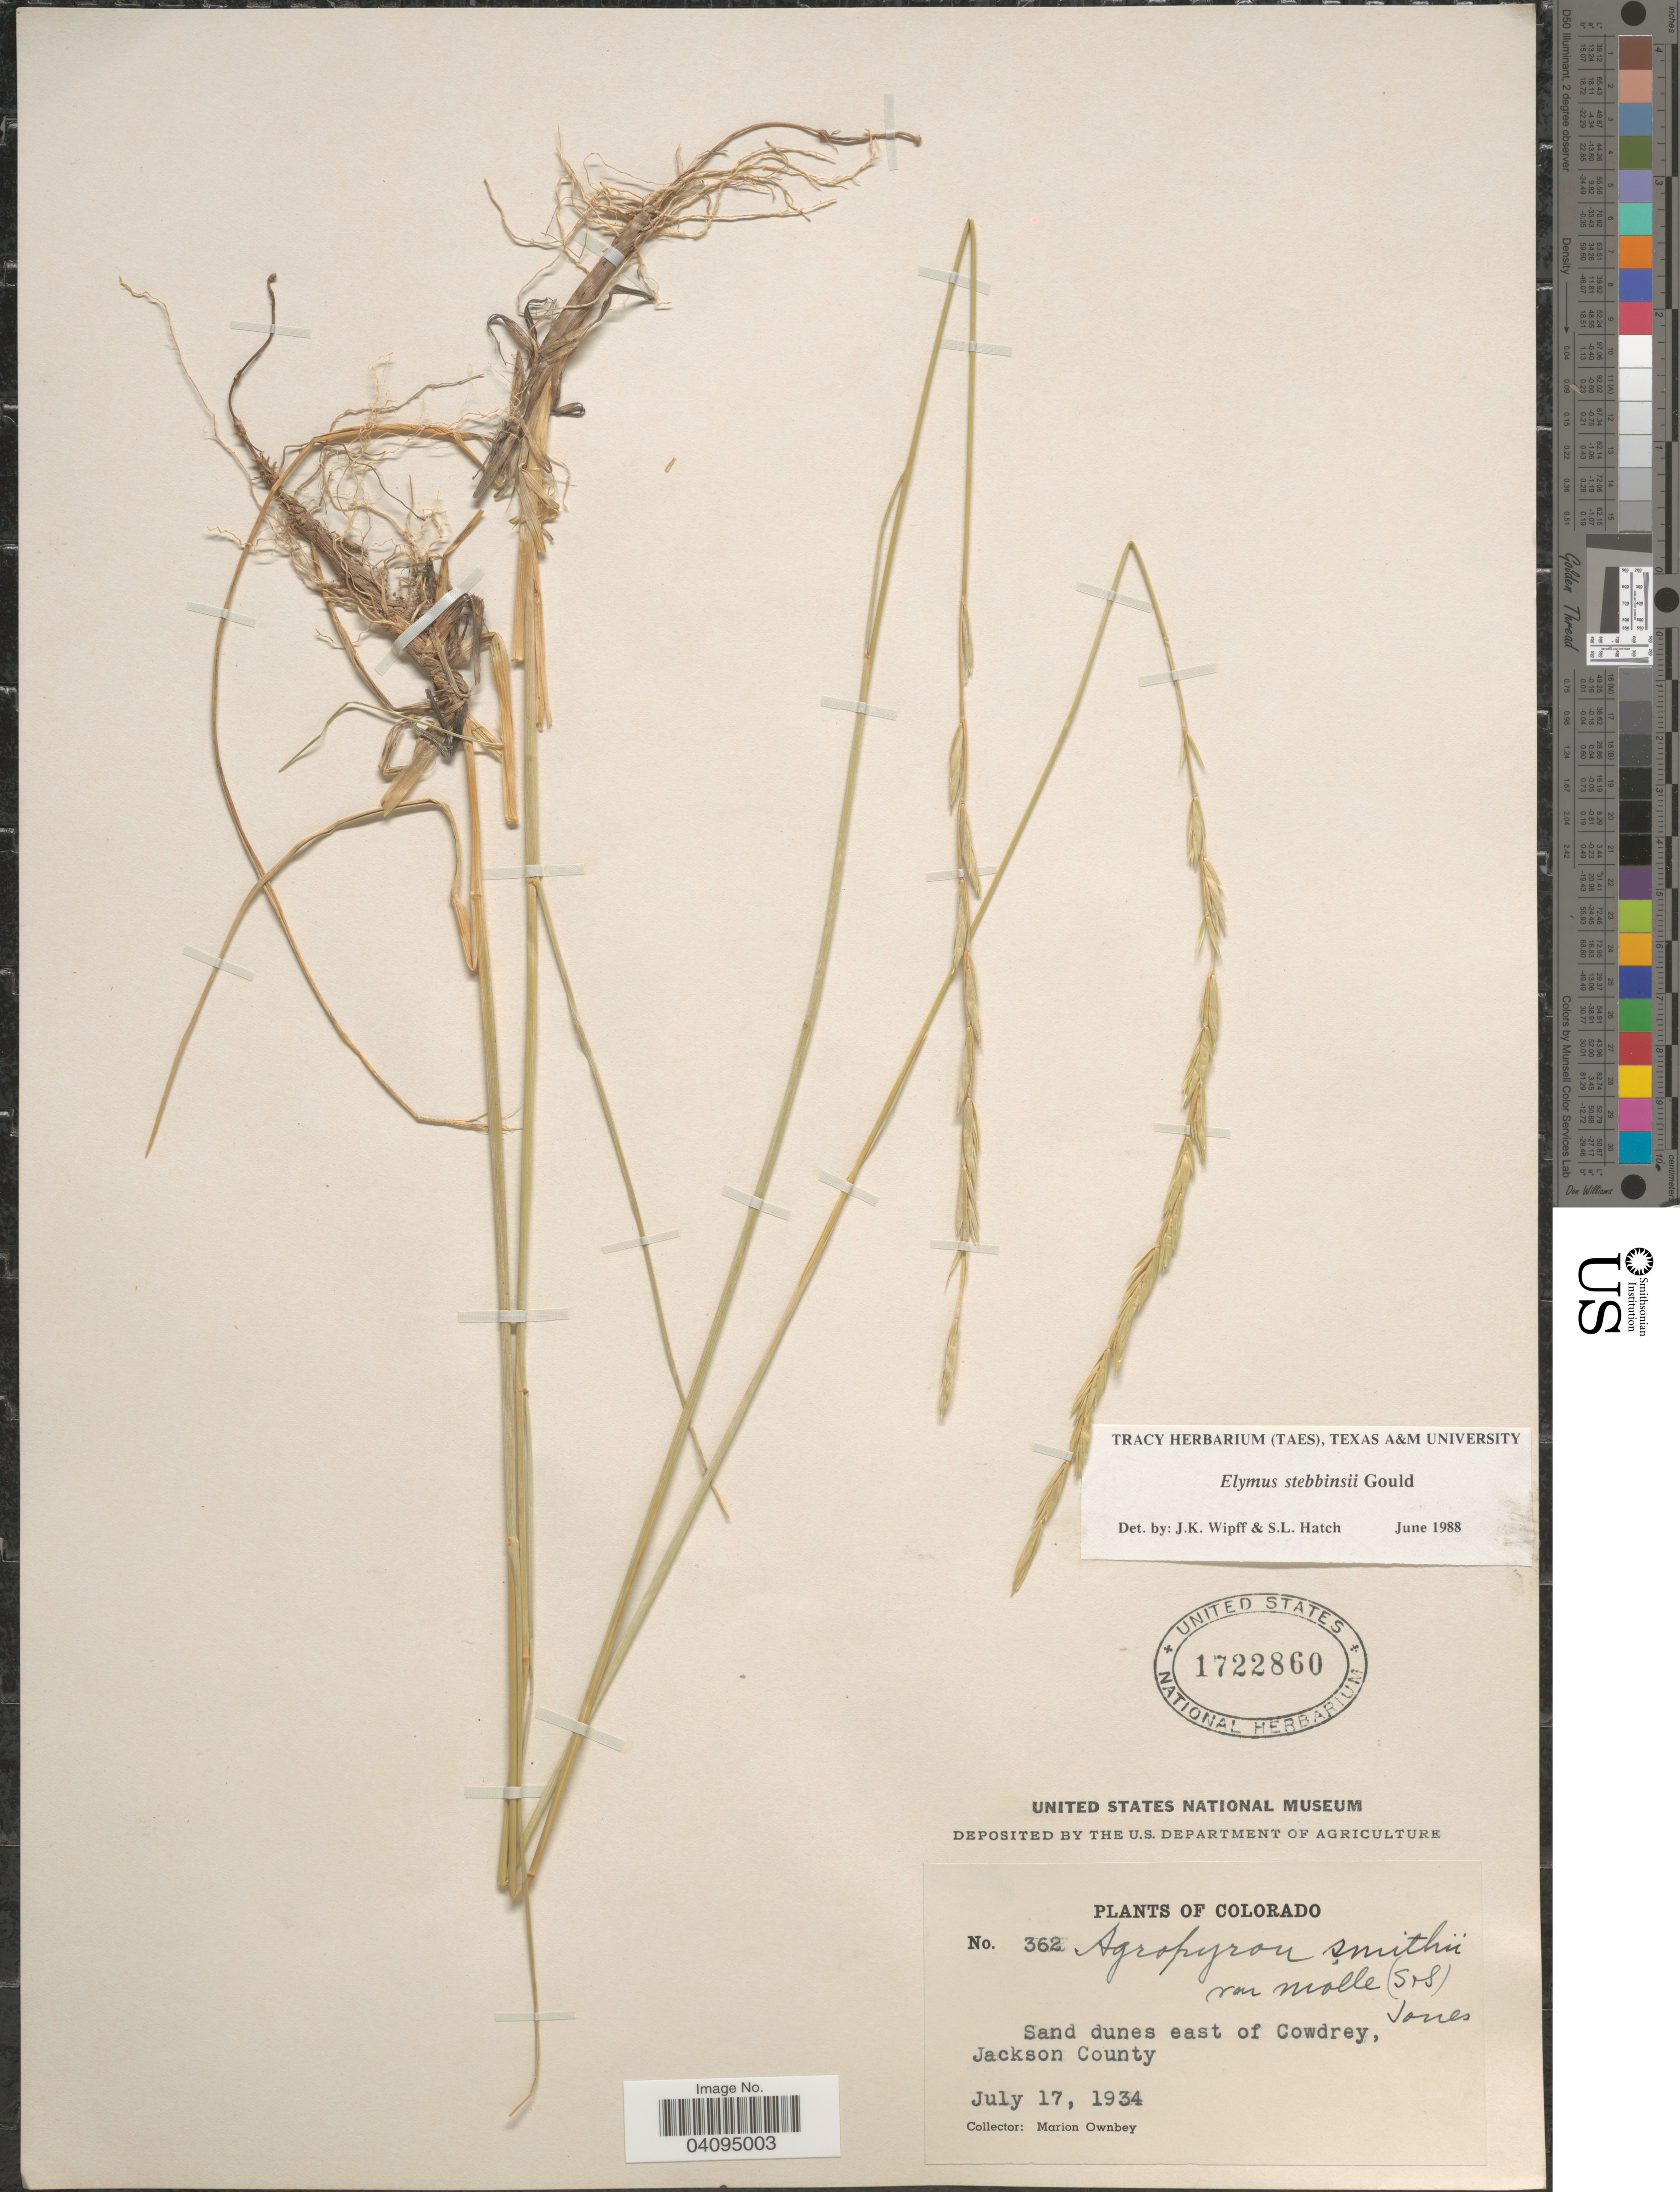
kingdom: Plantae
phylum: Tracheophyta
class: Liliopsida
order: Poales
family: Poaceae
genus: Elymus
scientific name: Elymus stebbinsii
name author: Gould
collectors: M. Ownbey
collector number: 362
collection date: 1934-07-17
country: United States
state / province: Colorado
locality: Sand dunes east of Cowdrey, Jackson County.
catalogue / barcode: US 1722860